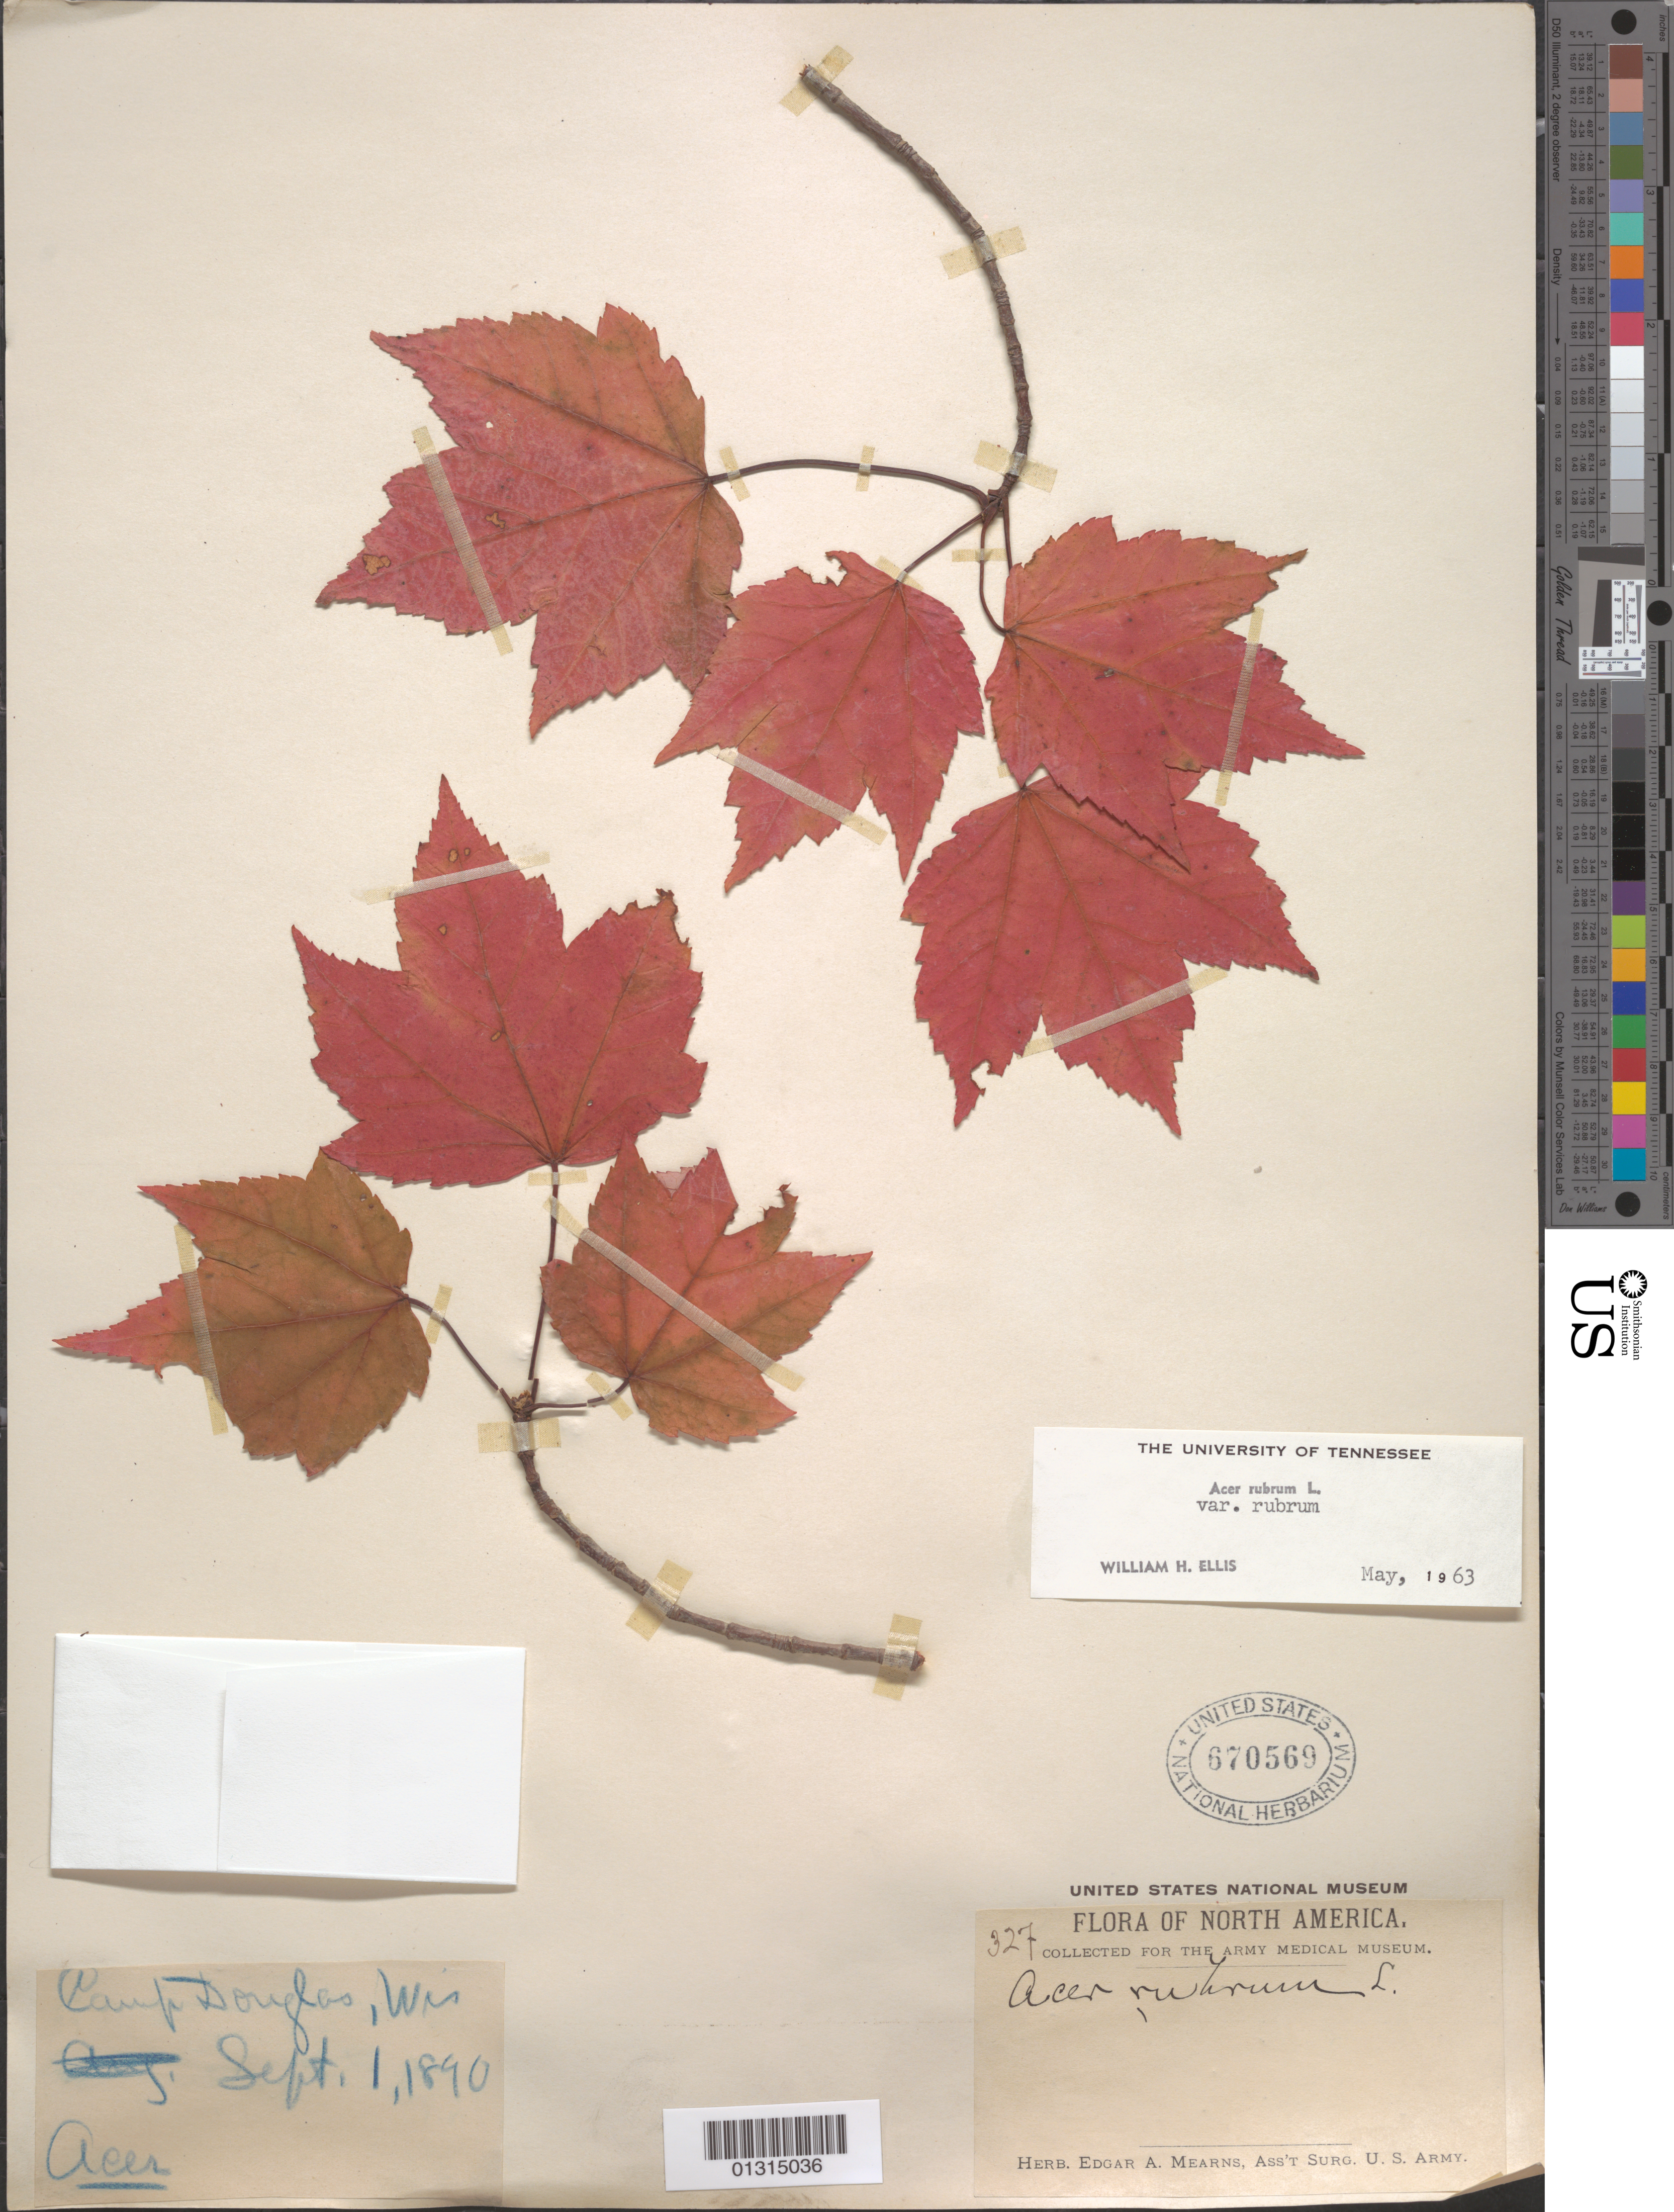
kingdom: Plantae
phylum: Tracheophyta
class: Magnoliopsida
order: Sapindales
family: Sapindaceae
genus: Acer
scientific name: Acer rubrum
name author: L.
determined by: Ellis, W. H.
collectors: E. A. Mearns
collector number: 327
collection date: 1890-09-01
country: United States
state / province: Wisconsin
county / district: Juneau County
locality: Camp Douglas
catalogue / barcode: US 670569